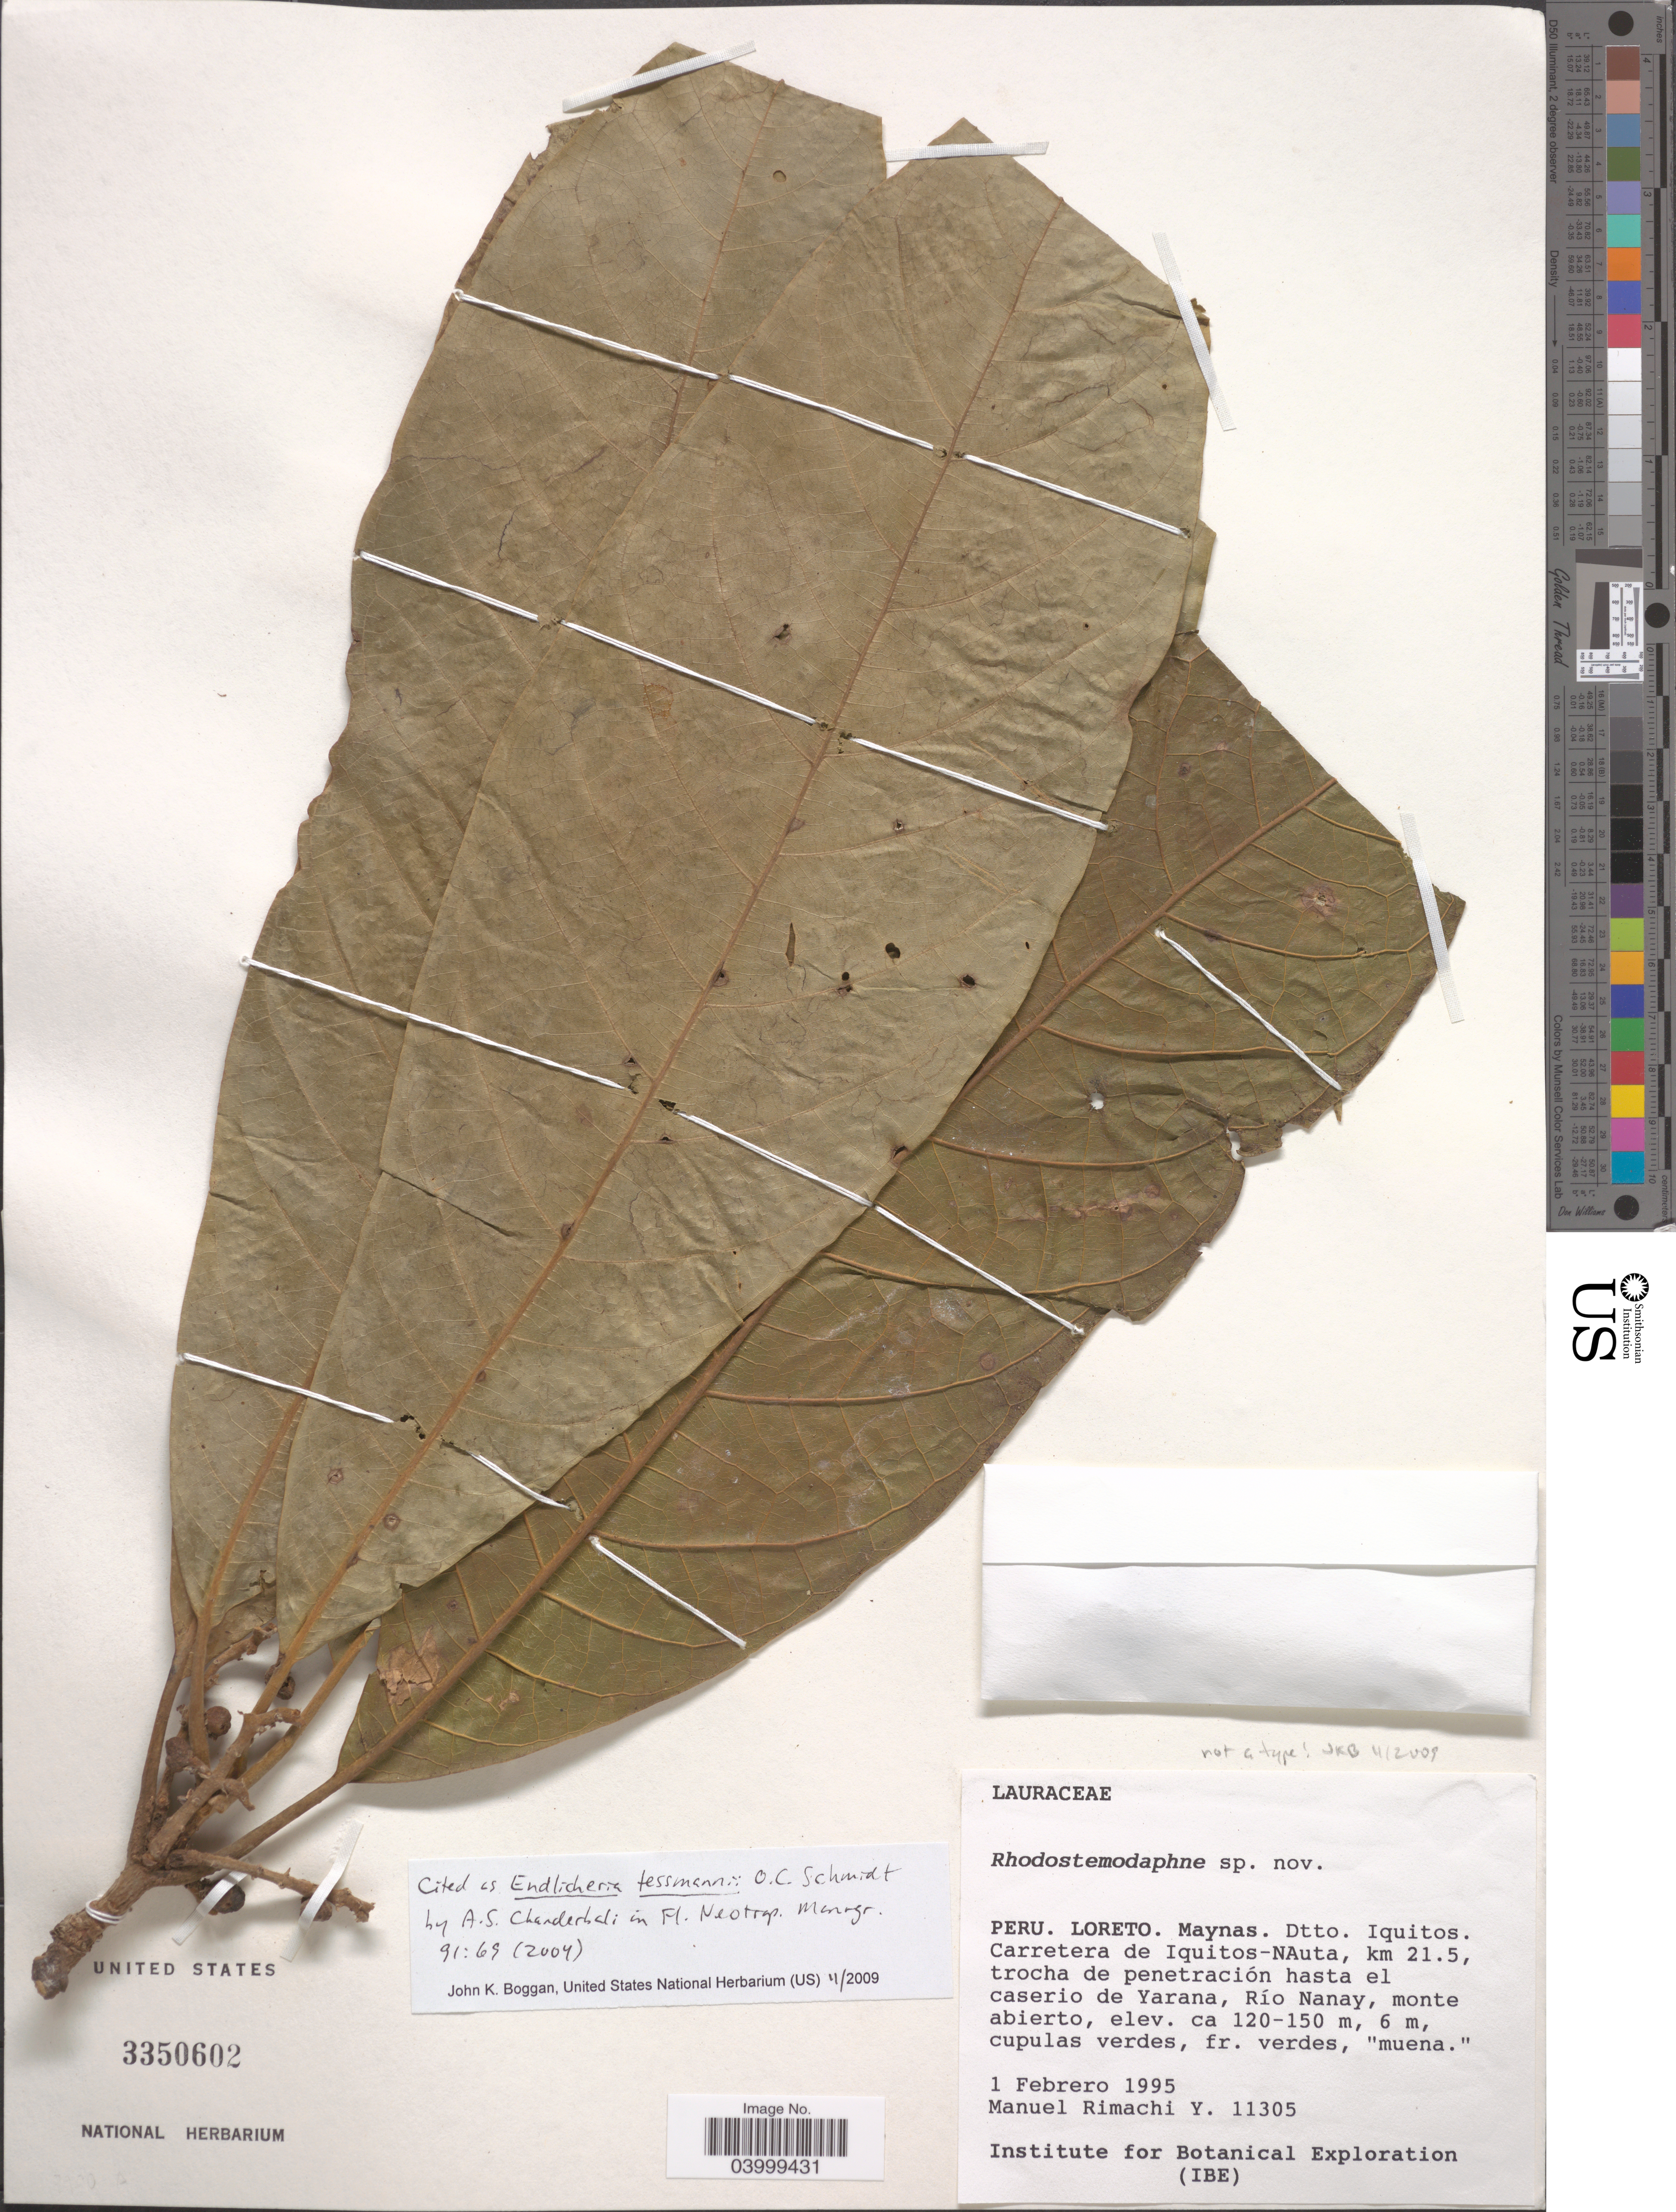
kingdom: Plantae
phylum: Tracheophyta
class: Magnoliopsida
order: Laurales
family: Lauraceae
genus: Rhodostemonodaphne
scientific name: Rhodostemonodaphne sp.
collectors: M. Rimachi Y.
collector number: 11305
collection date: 1995-02-01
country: Peru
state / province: Loreto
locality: Maynas. Dtto. Iquitos. Carretera de iquitos-NAuta, km 21.5, trocha de penetración hasta el caserio de Yarana, Río Nanay, monte abierto.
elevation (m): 120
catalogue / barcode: US 3350602